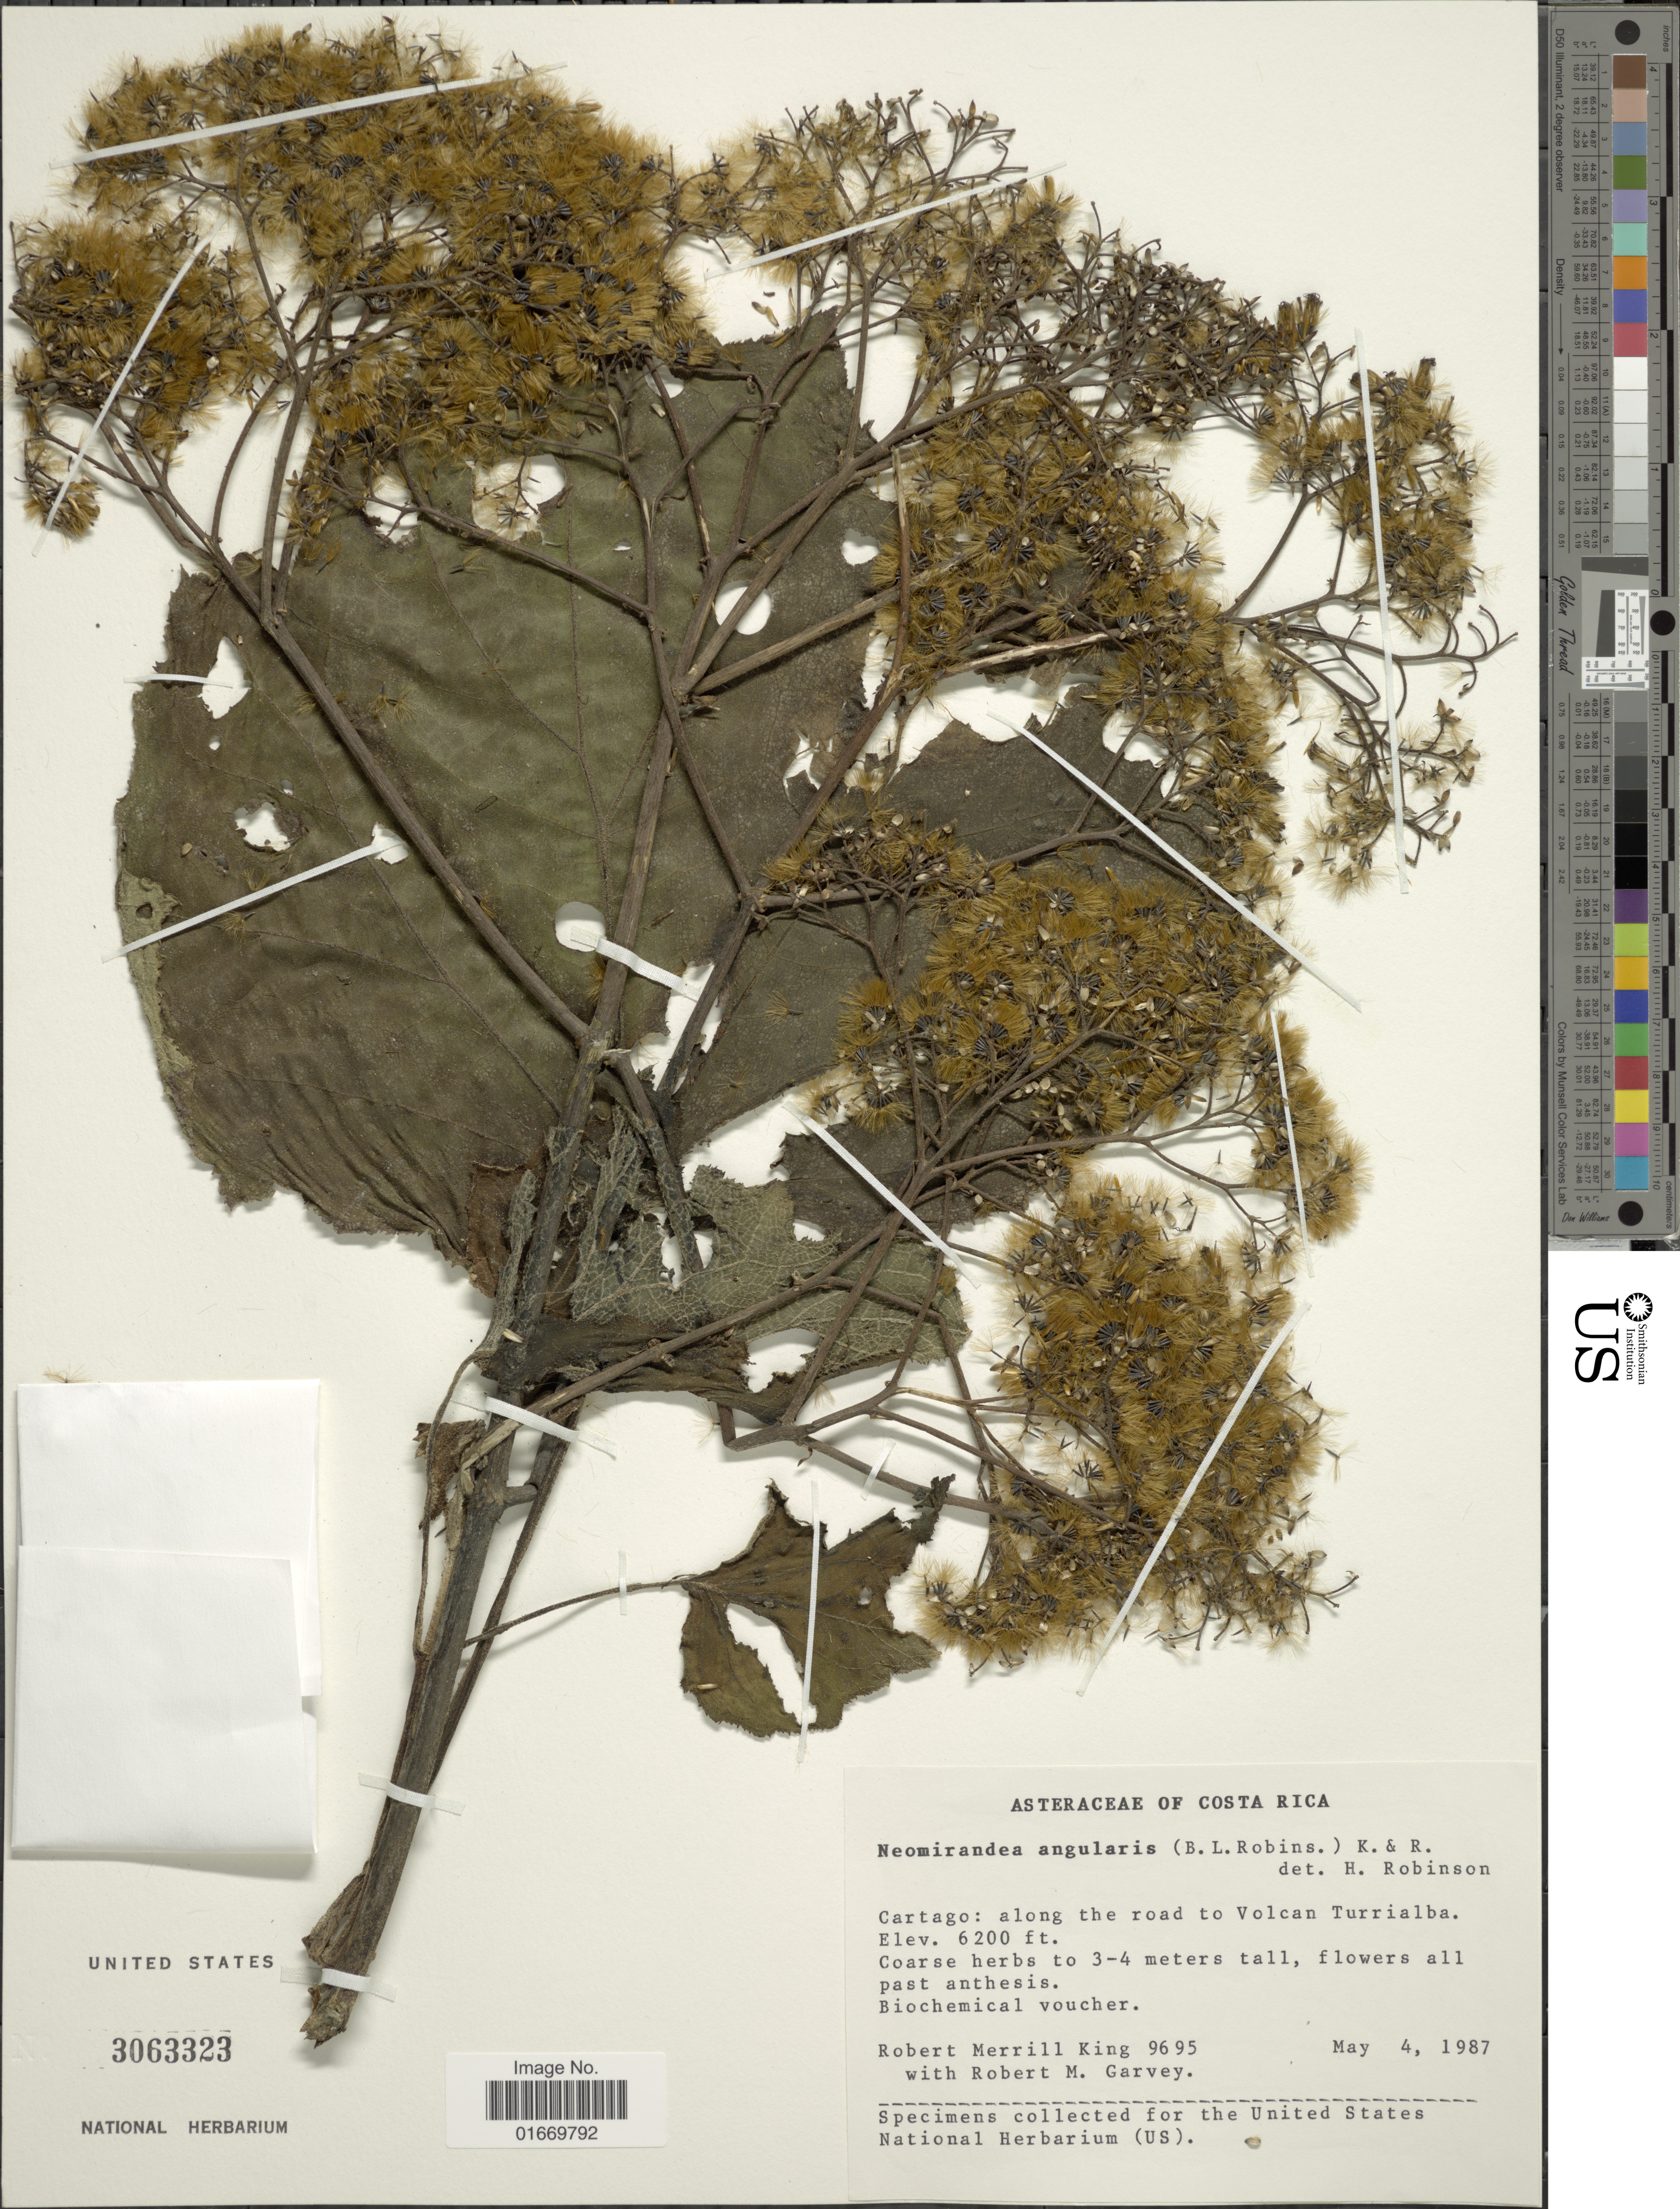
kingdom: Plantae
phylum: Tracheophyta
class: Magnoliopsida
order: Asterales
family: Asteraceae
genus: Neomirandea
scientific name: Neomirandea angularis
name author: (B.L. Rob.) R.M. King & H. Rob.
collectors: R. M. King & R. Garvey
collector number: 9695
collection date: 1987-05-04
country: Costa Rica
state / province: Cartago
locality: Along the road to Volcan Turrialba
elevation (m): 1890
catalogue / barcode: US 3063323